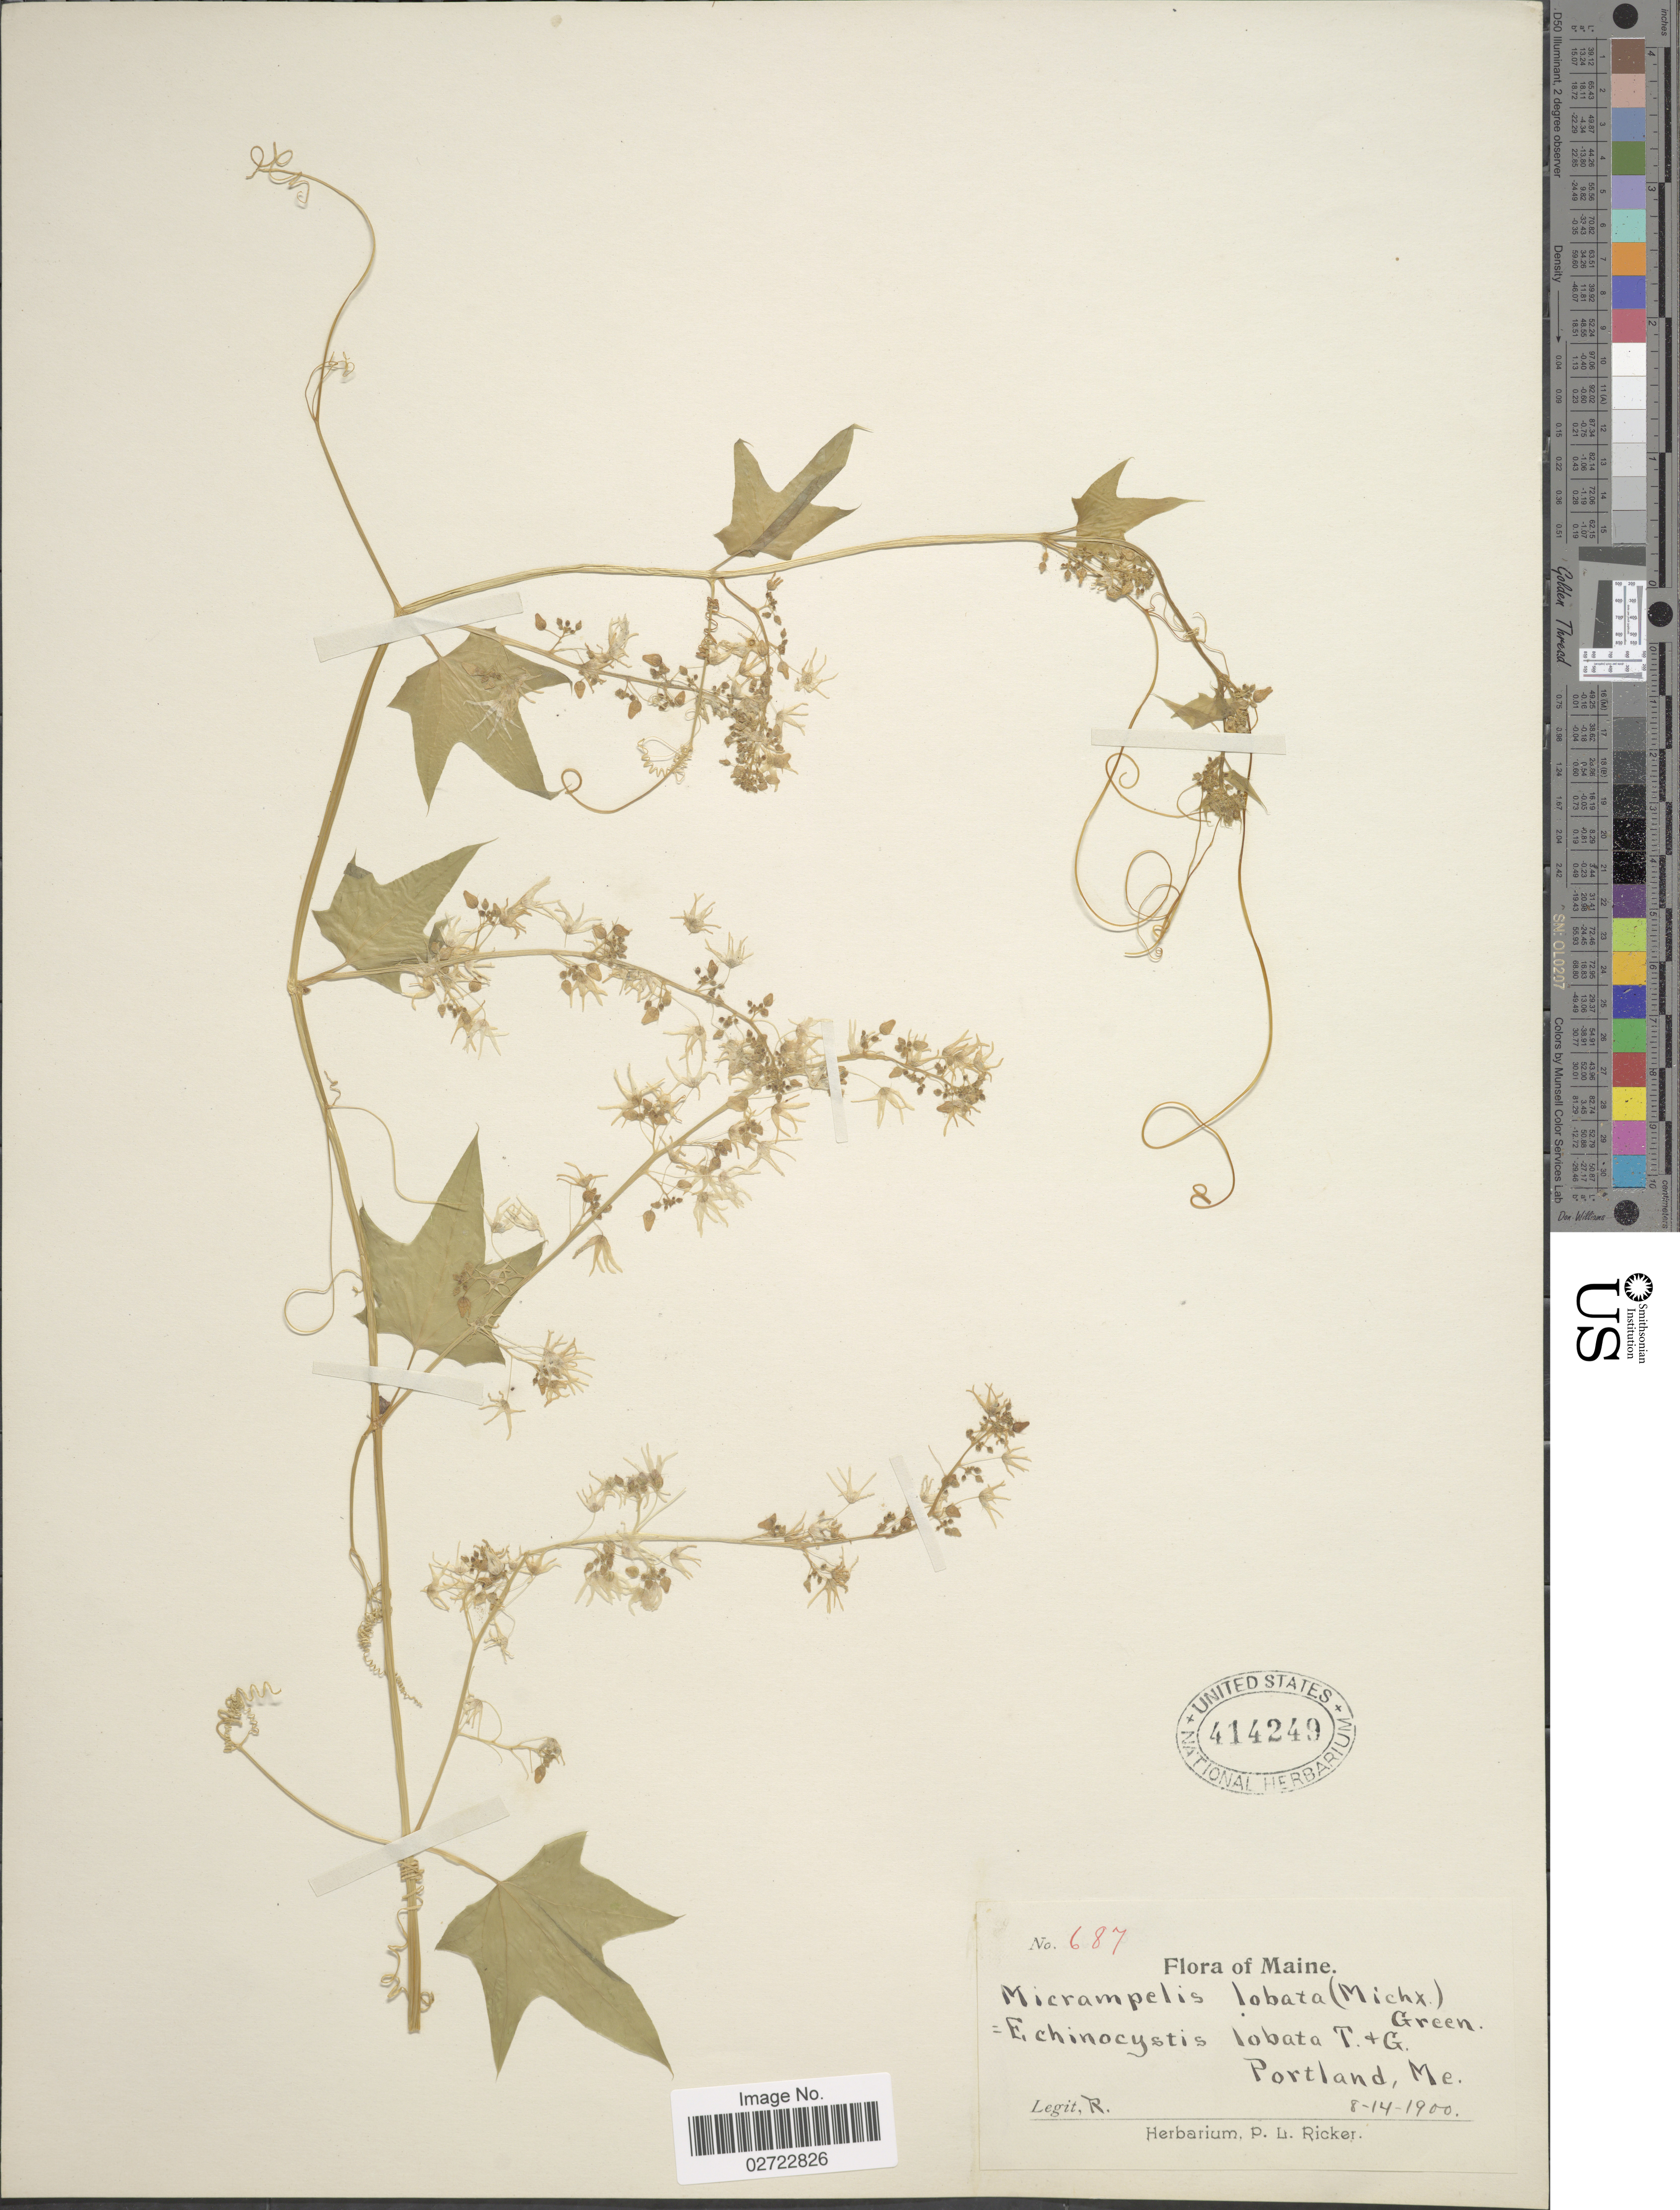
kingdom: Plantae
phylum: Tracheophyta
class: Magnoliopsida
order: Cucurbitales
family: Cucurbitaceae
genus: Echinocystis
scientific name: Echinocystis lobata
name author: (Michx.) Torr. & A. Gray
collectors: P. Ricker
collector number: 687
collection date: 1900-08-14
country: United States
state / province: Maine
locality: Portland,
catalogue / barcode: US 414249